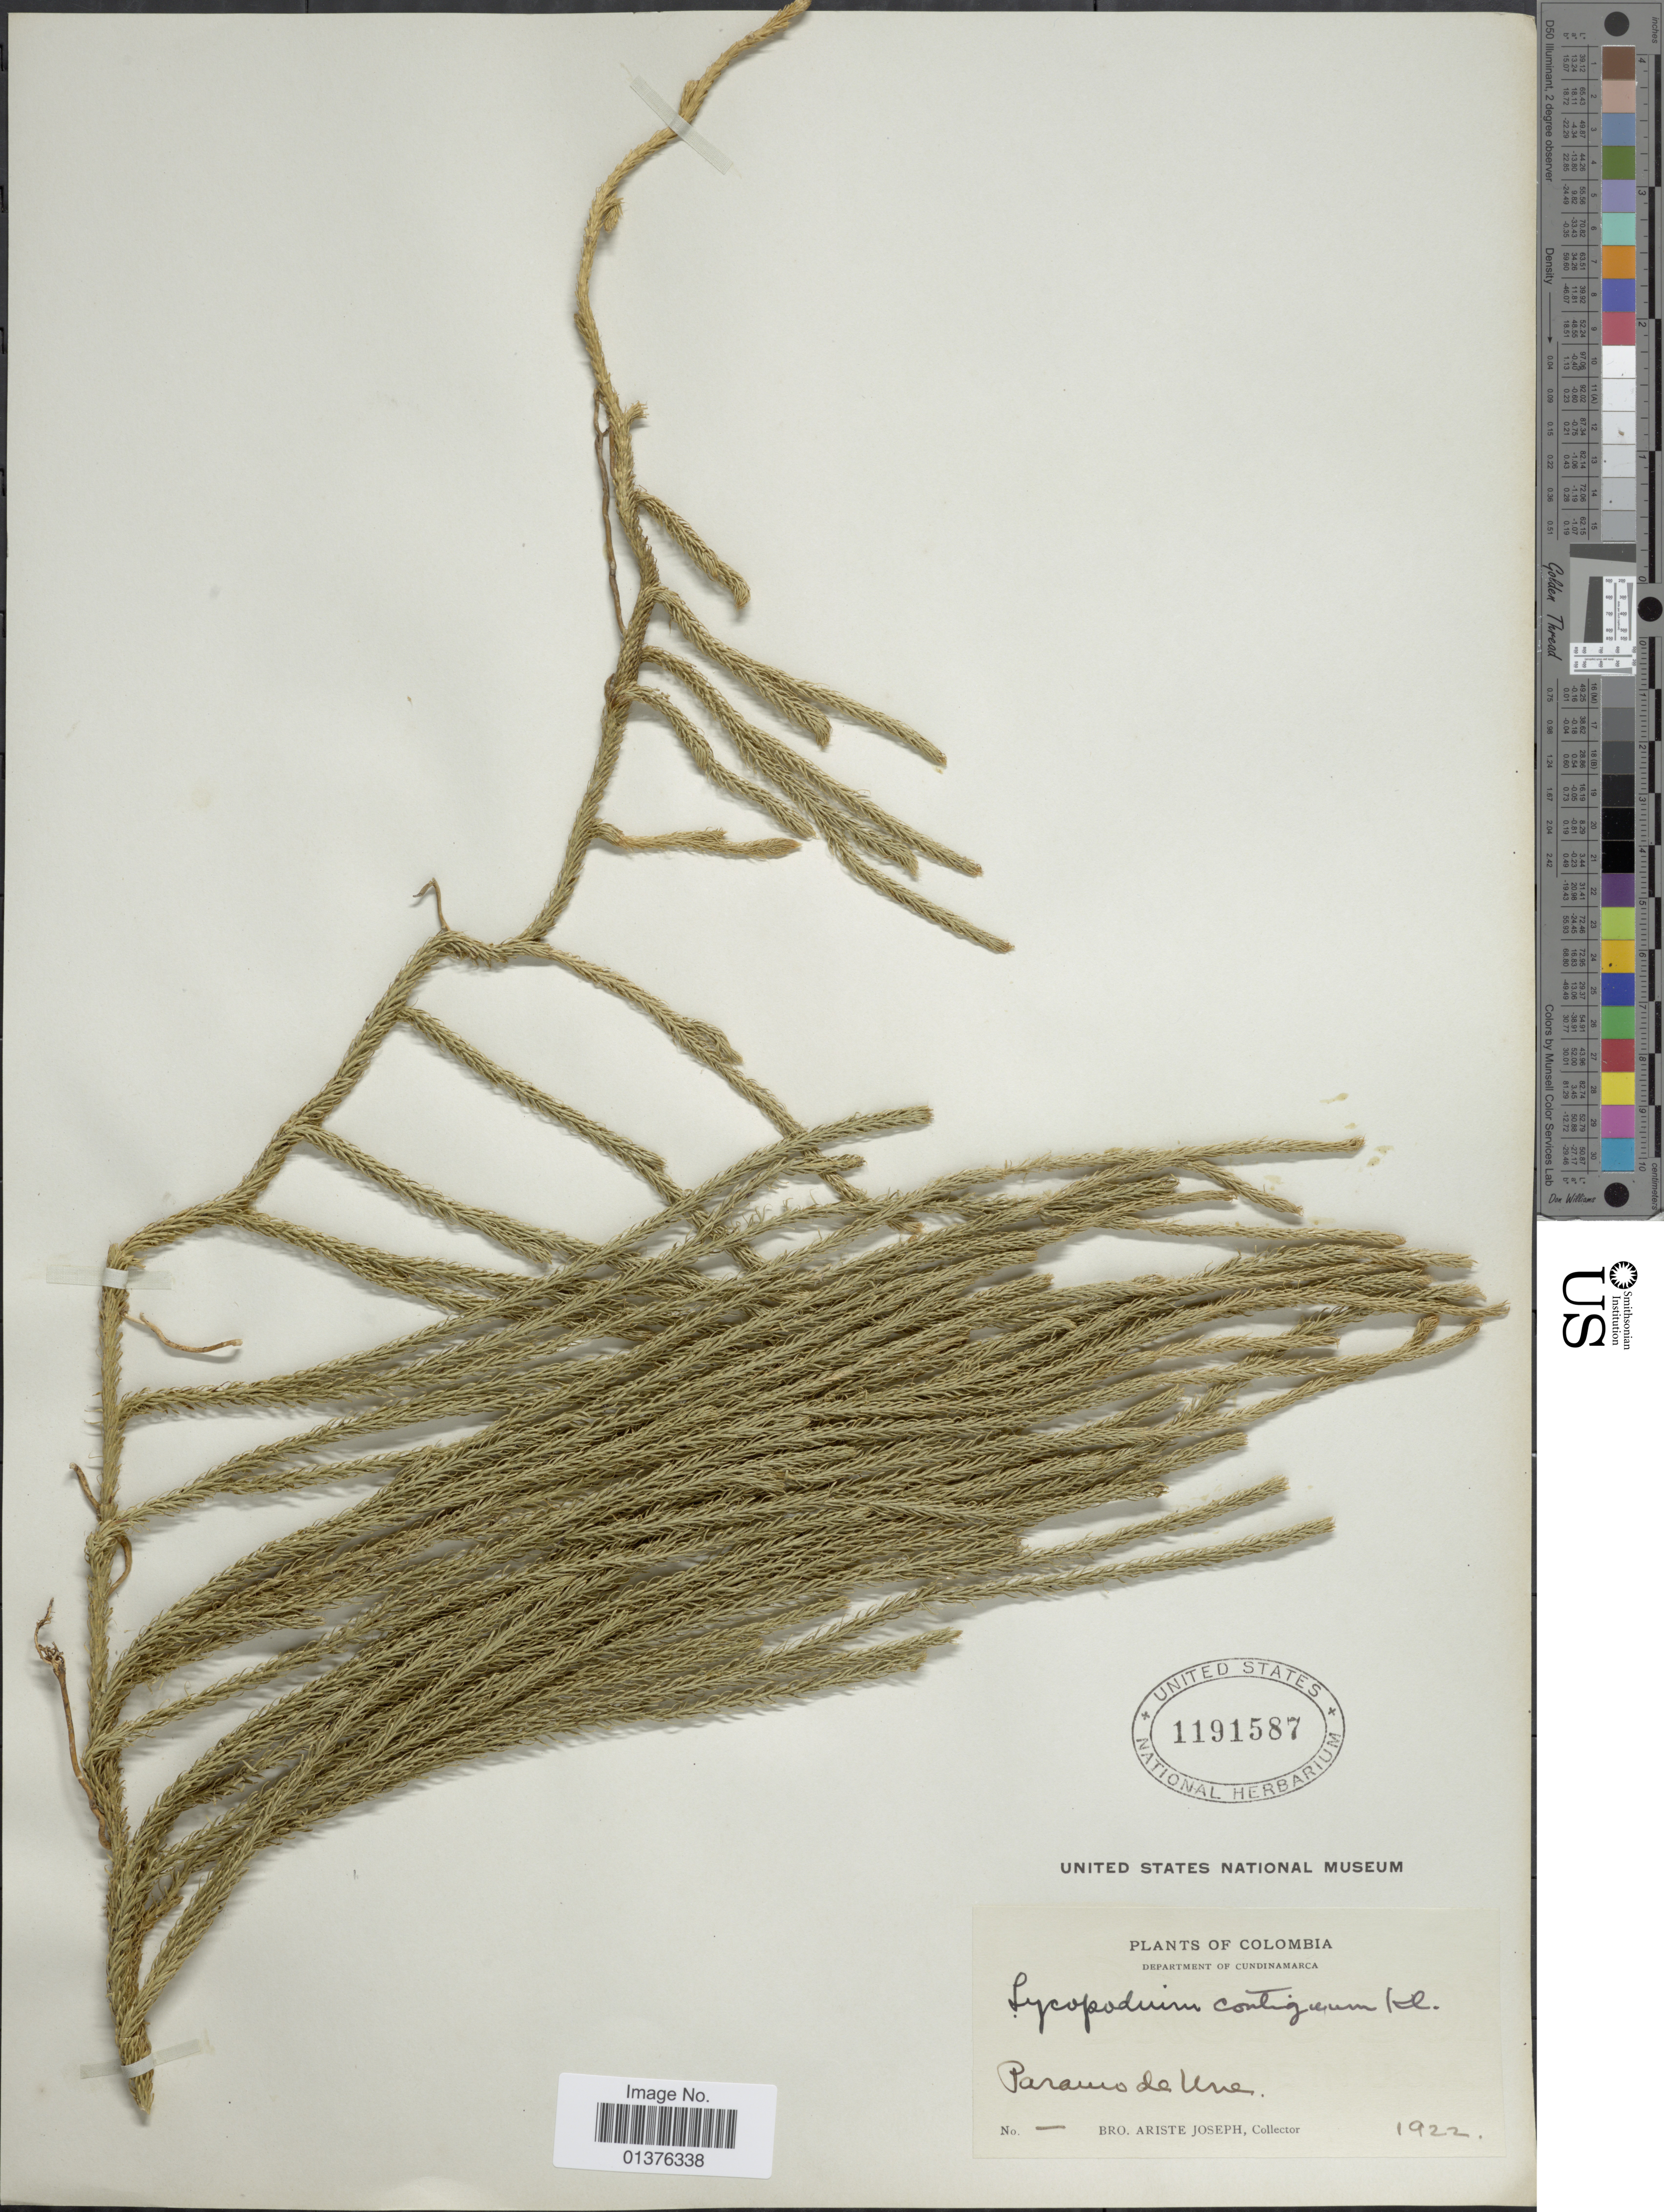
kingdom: Plantae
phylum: Tracheophyta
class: Lycopodiopsida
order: Lycopodiales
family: Lycopodiaceae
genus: Lycopodium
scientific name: Lycopodium clavatum subsp. contiguum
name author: (Klotzsch) B. Øllg.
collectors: Bro. Ariste-Joseph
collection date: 1922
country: Colombia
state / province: Cundinamarca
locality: Paramo de Ure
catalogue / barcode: US 1191587